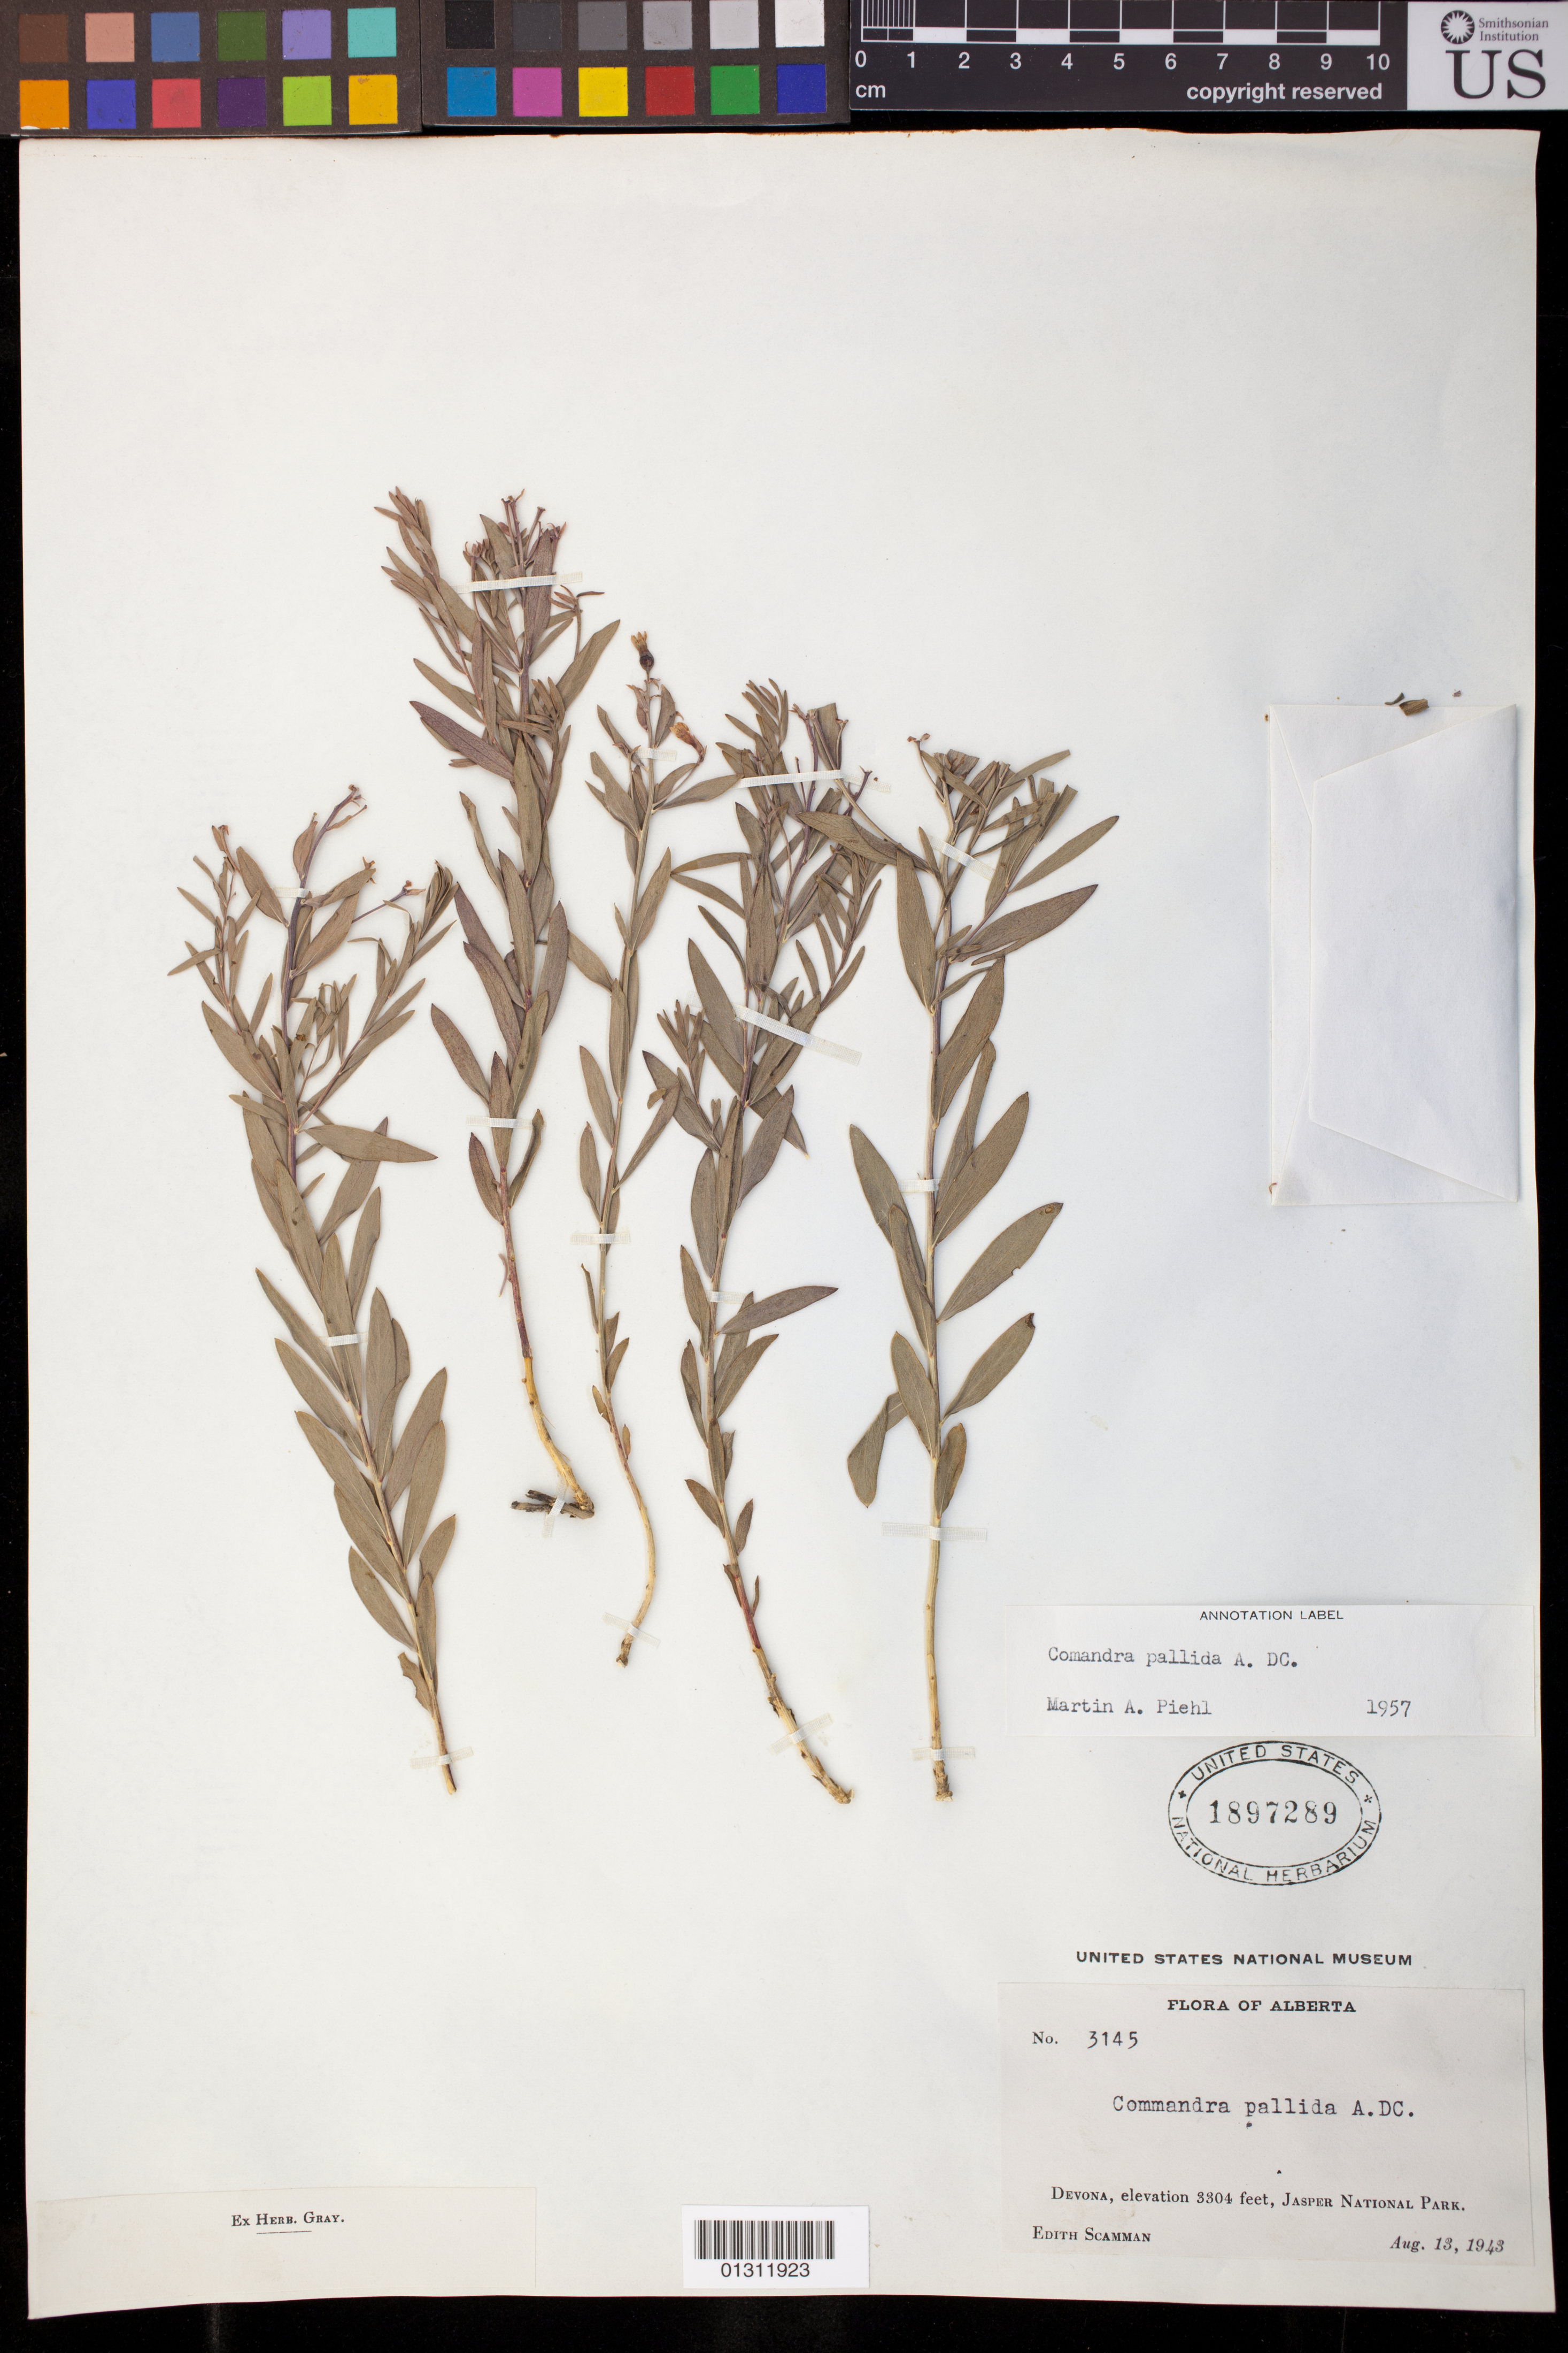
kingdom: Plantae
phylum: Tracheophyta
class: Magnoliopsida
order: Santalales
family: Comandraceae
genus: Comandra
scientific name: Comandra pallida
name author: A. DC.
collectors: E. Scamman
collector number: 3145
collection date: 1943-08-13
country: Canada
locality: Devona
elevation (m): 1007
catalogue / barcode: US 1897289